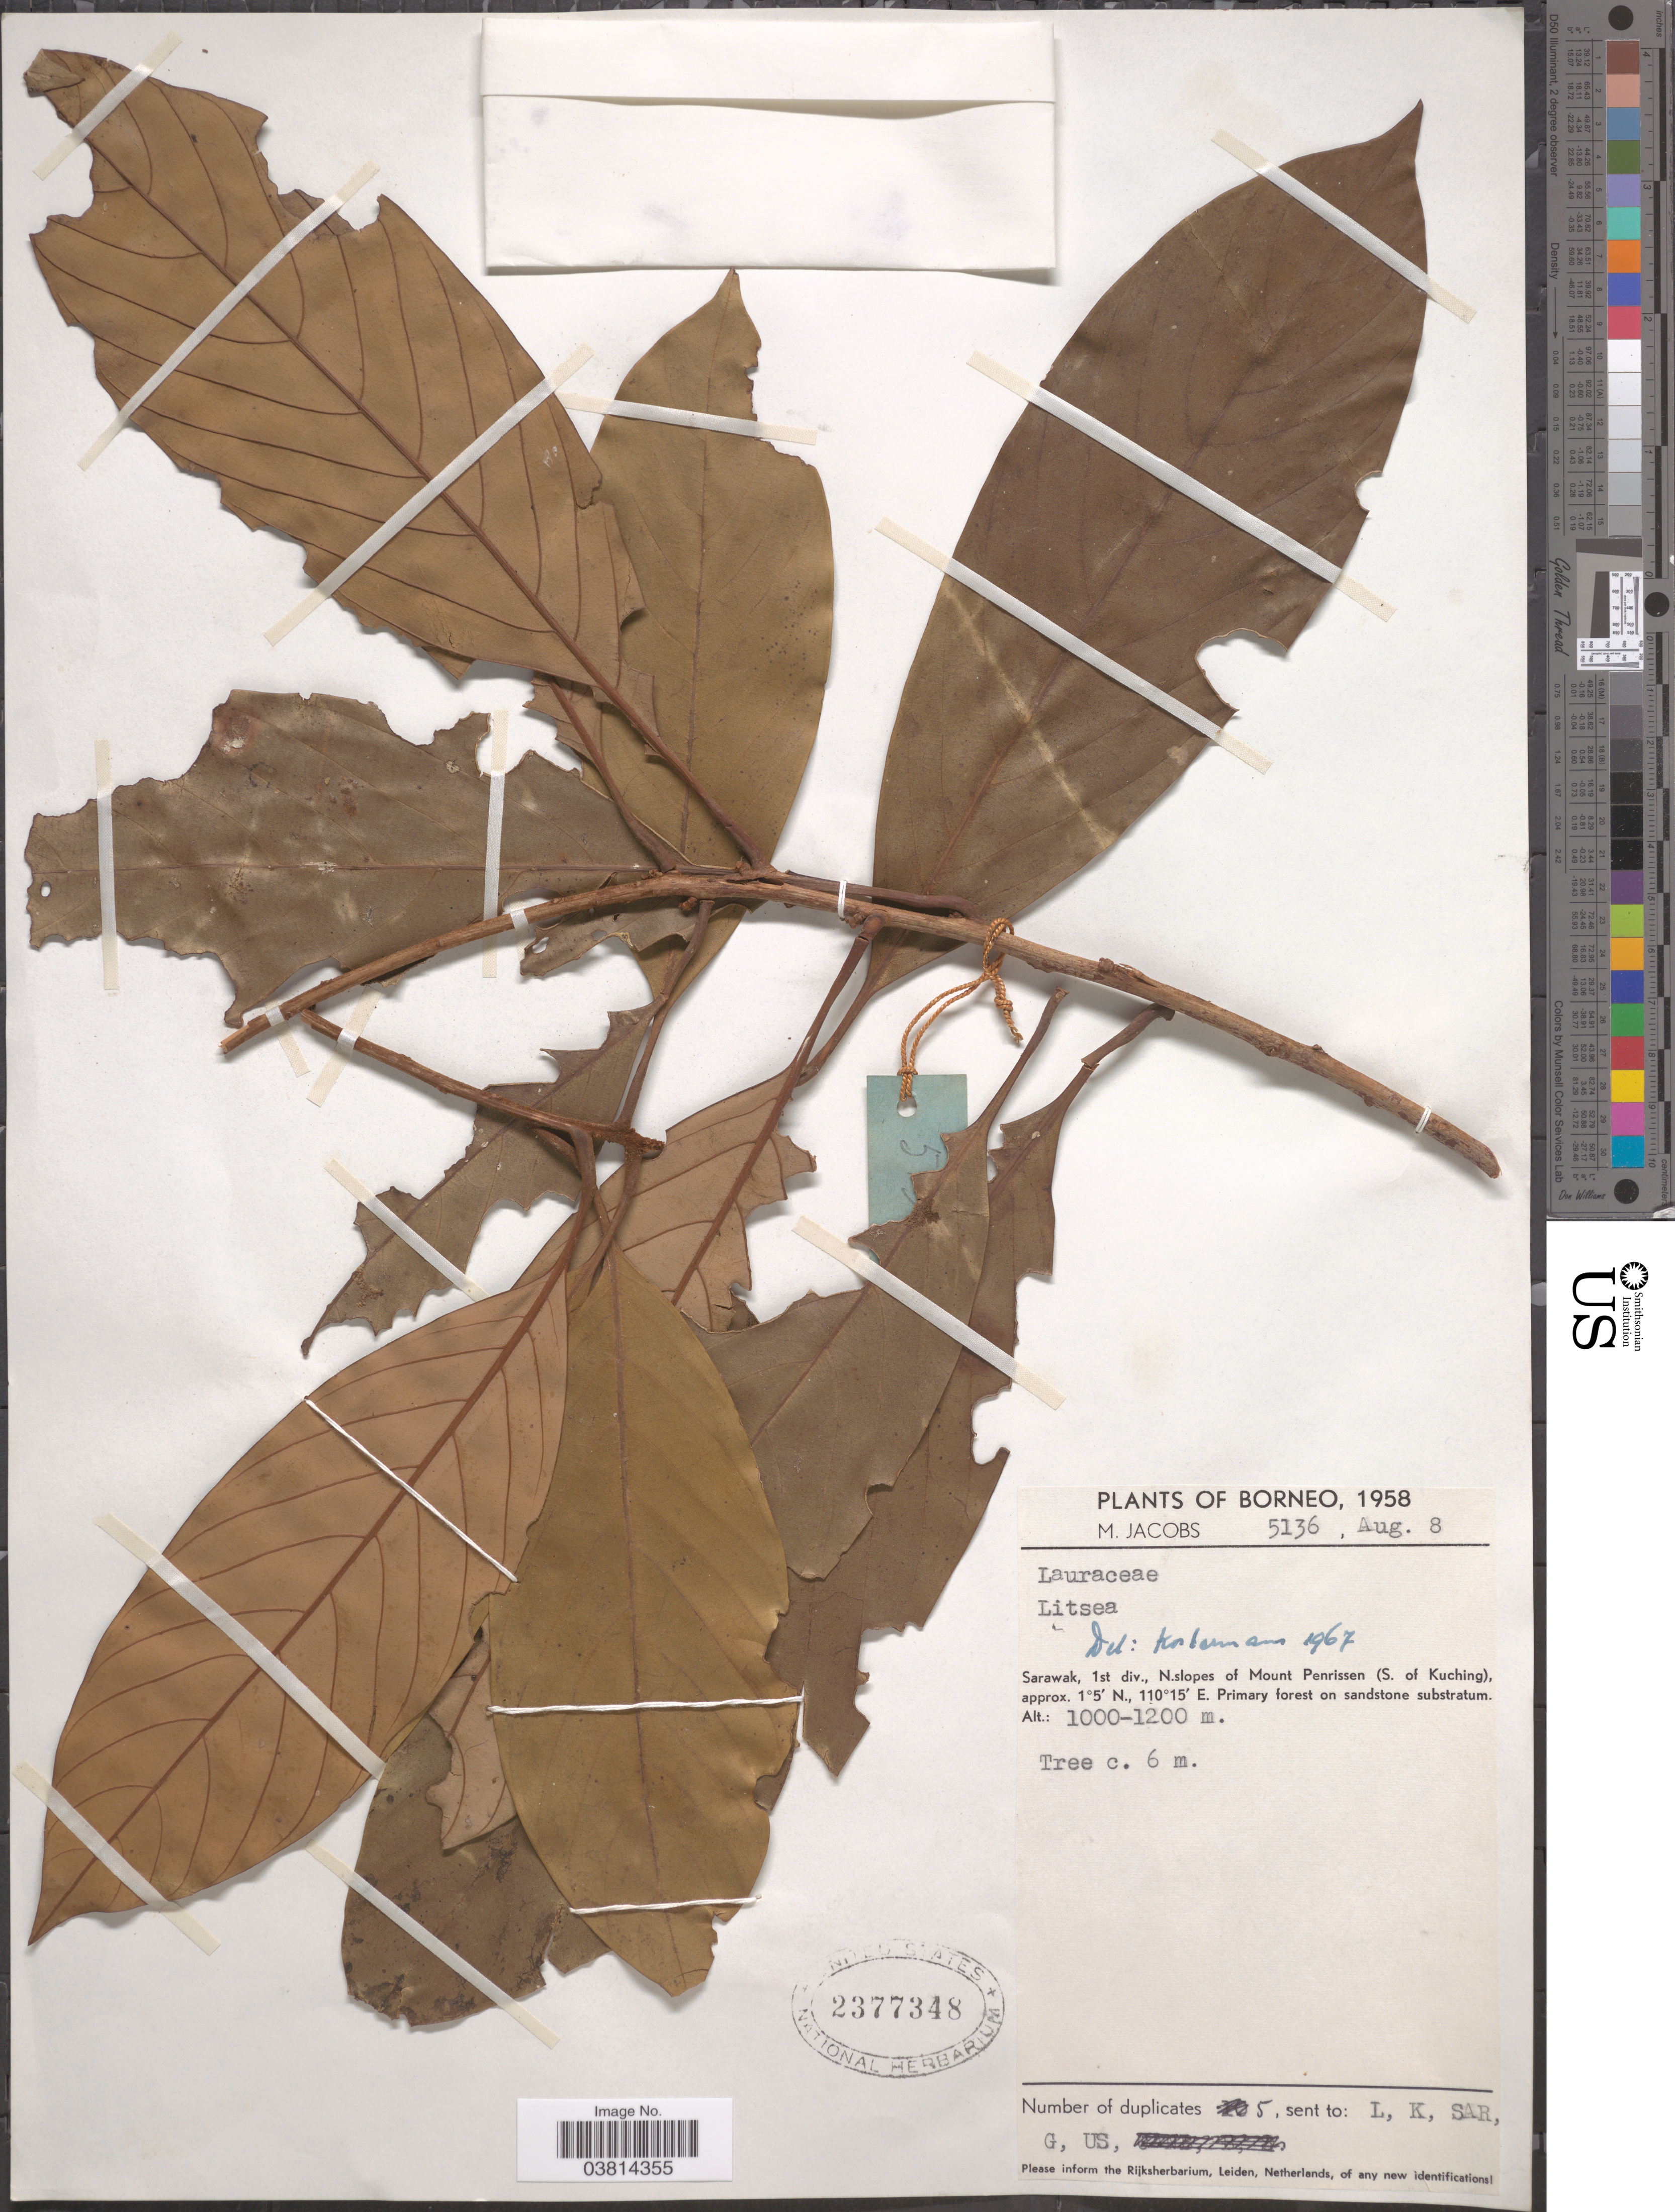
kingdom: Plantae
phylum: Tracheophyta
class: Magnoliopsida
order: Laurales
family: Lauraceae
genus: Litsea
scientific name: Litsea sp.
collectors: M. Jacobs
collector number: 5136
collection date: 1958-08-08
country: Malaysia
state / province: Sarawak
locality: Borneo. 1st div., N.slopes of Mount Penrissen (S. of Kuching).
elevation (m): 1000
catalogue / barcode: US 2377348